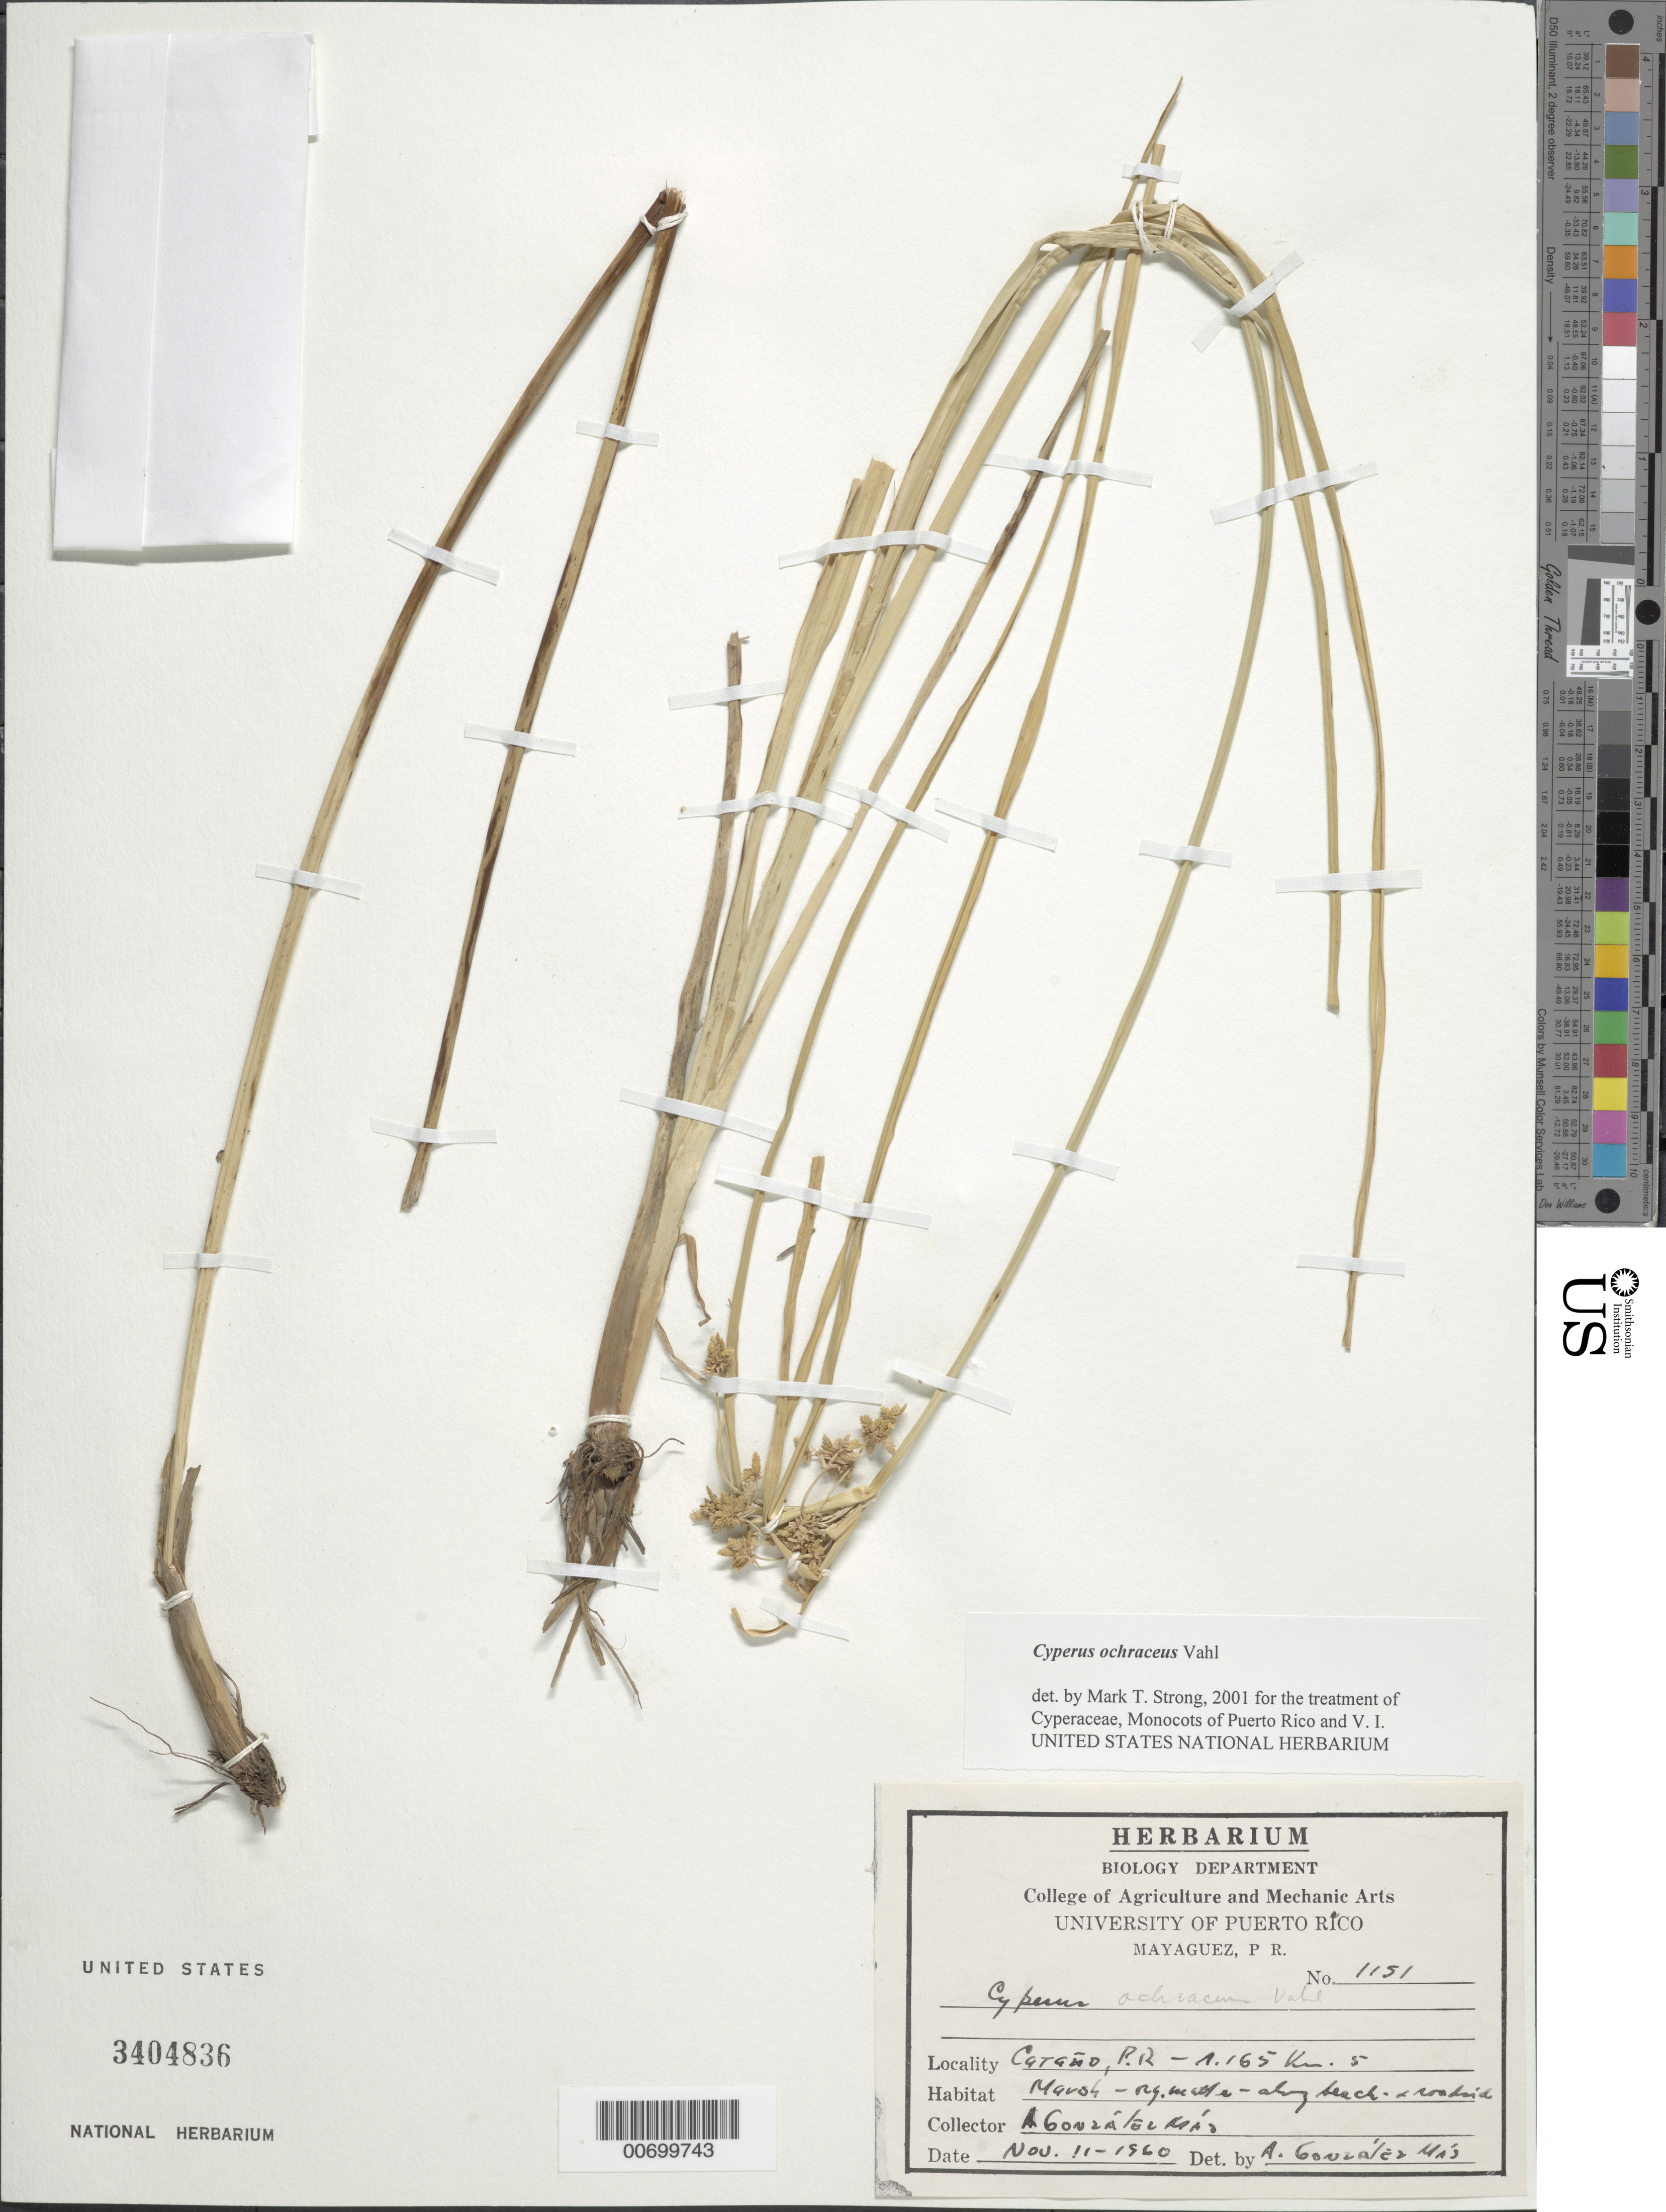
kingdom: Plantae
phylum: Tracheophyta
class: Liliopsida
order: Poales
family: Cyperaceae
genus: Cyperus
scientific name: Cyperus ochraceus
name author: Vahl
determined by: Strong, M. T., (US), Smithsonian Institution - National Museum of Natural History (UNITED STATES)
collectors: A. González Más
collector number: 1151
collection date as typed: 11 Nov 1960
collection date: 1960-11-11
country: Puerto Rico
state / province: Cataño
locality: Cataño: Rd. 165, km 5.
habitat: Marsh, along beach and roadside.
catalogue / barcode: US 3404836